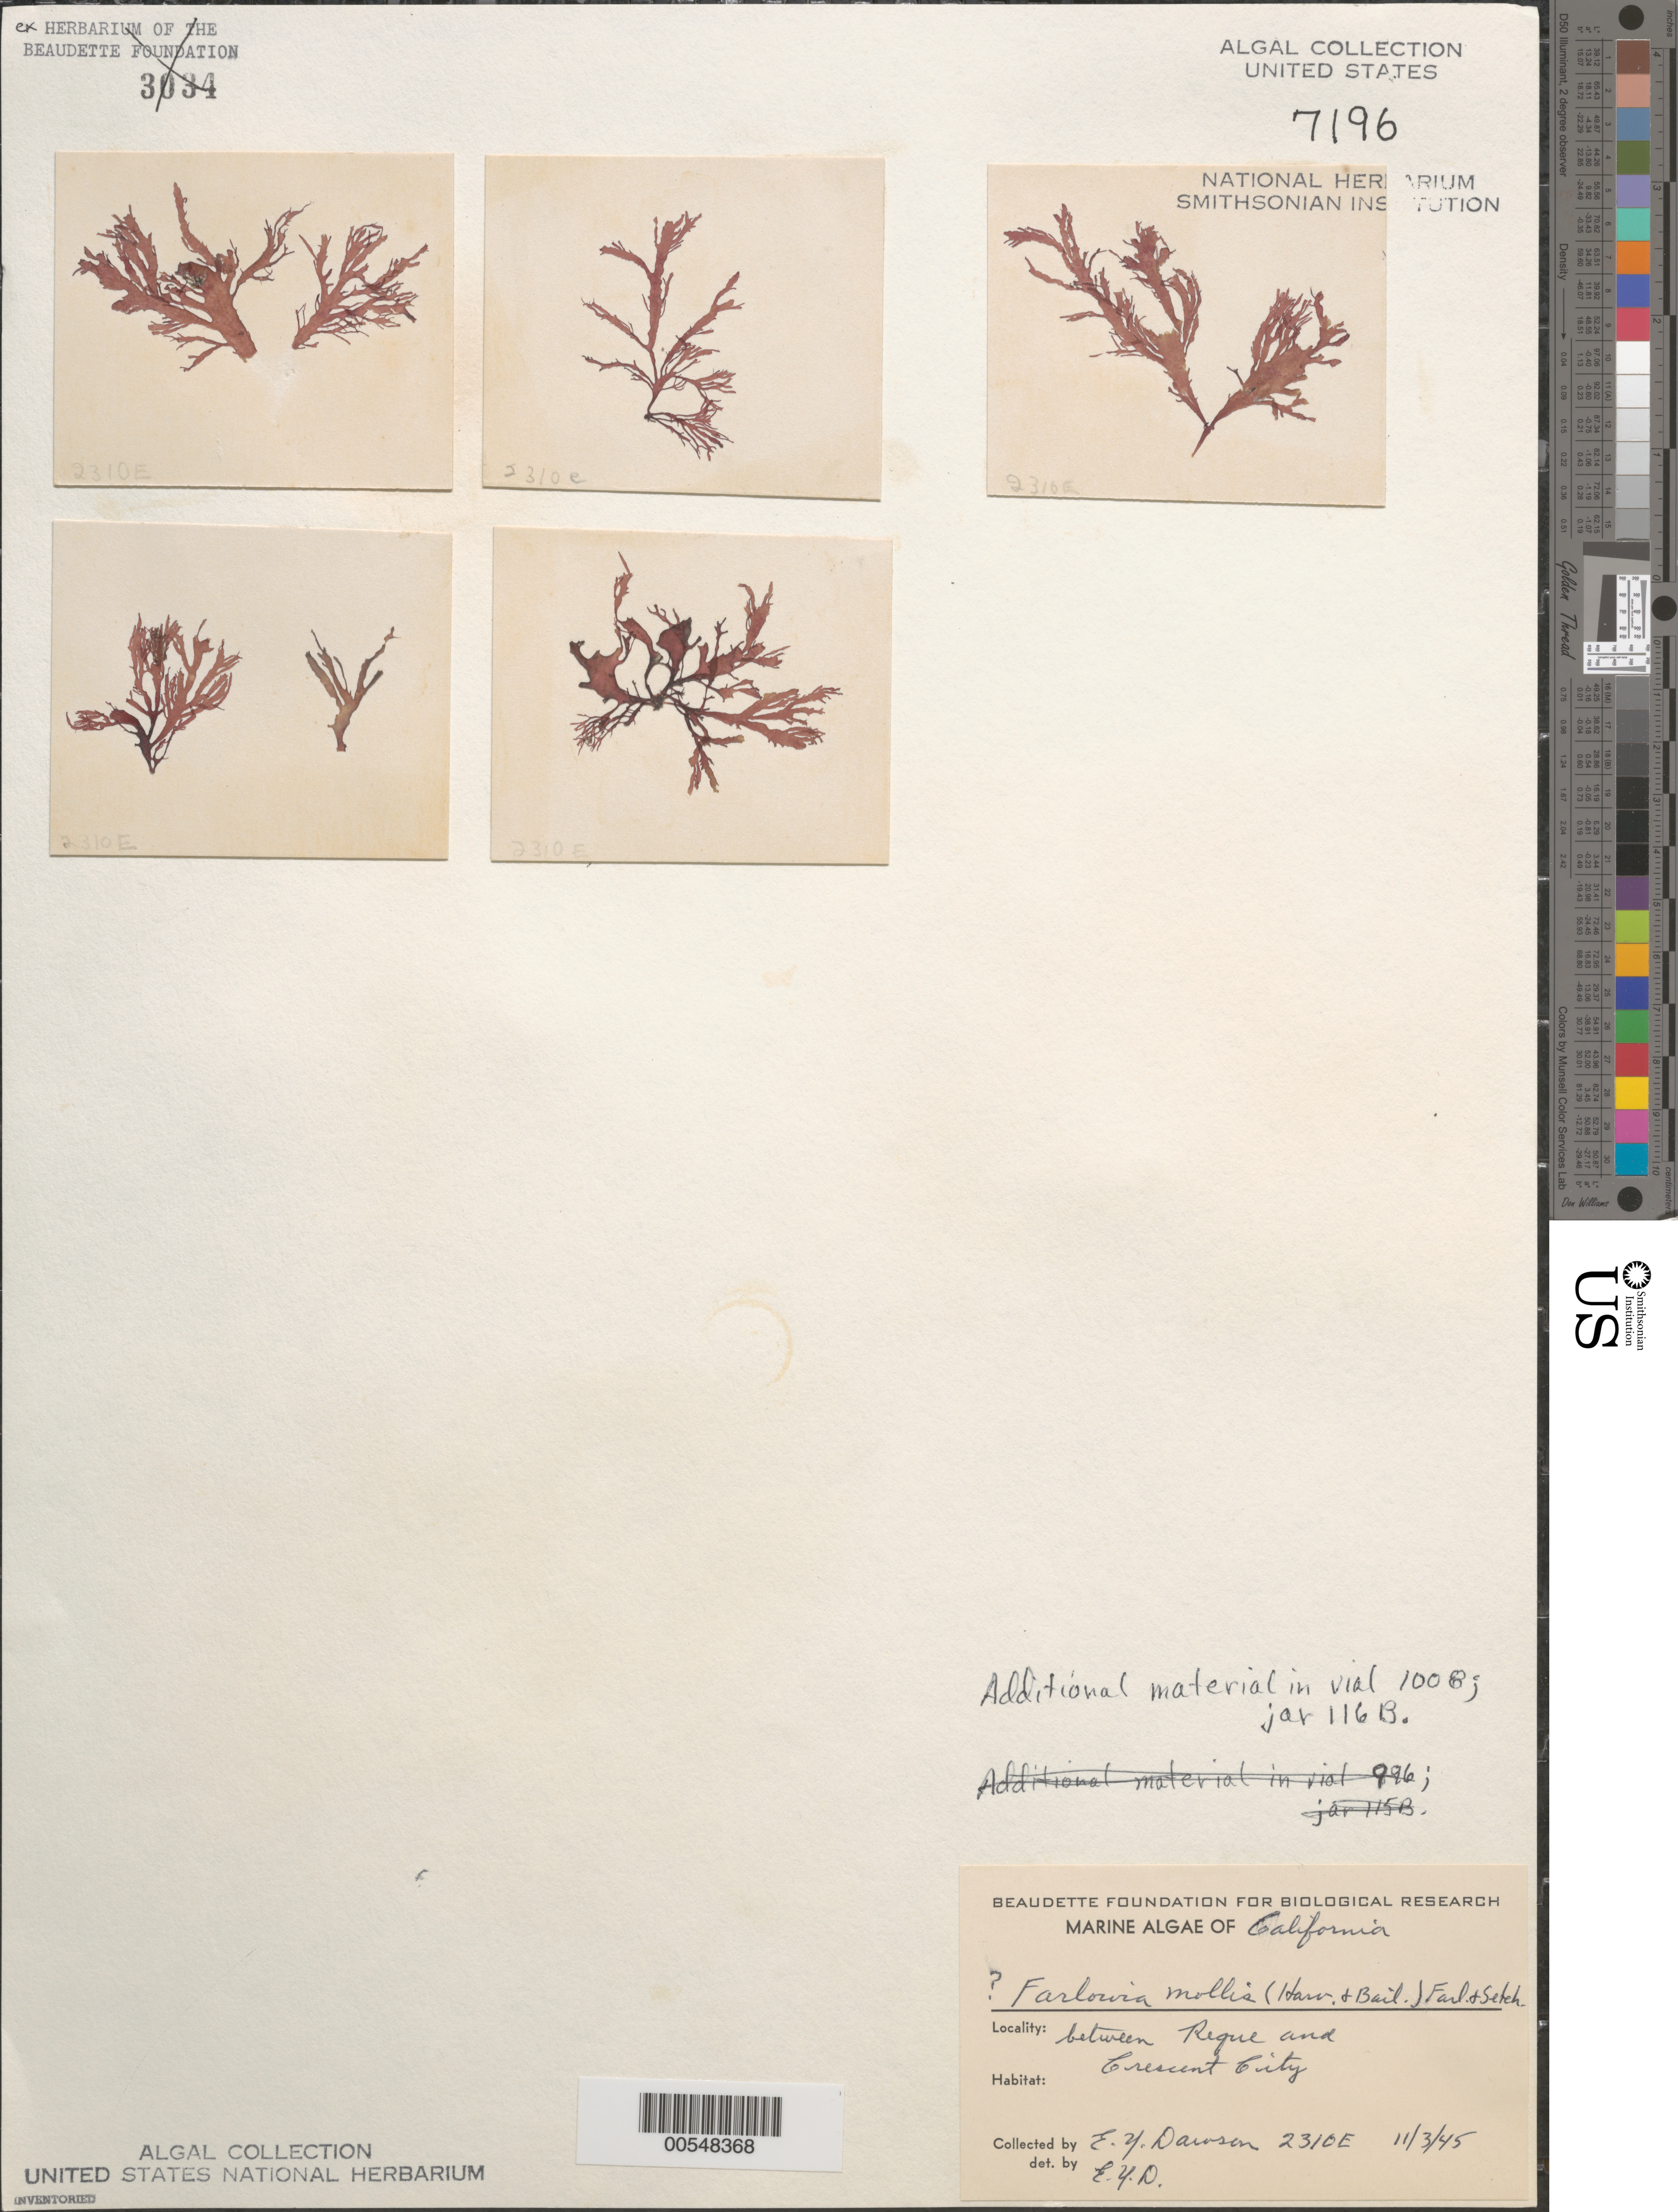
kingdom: Plantae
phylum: Rhodophyta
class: Florideophyceae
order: Gigartinales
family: Dumontiaceae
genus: Farlowia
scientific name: Farlowia mollis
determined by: Dawson, E. Y.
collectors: E. Y. Dawson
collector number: EYD 2310e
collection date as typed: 03 Nov 1945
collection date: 1945-11-03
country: United States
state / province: California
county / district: Del Norte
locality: Between Reque and Crescent City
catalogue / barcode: US 7196